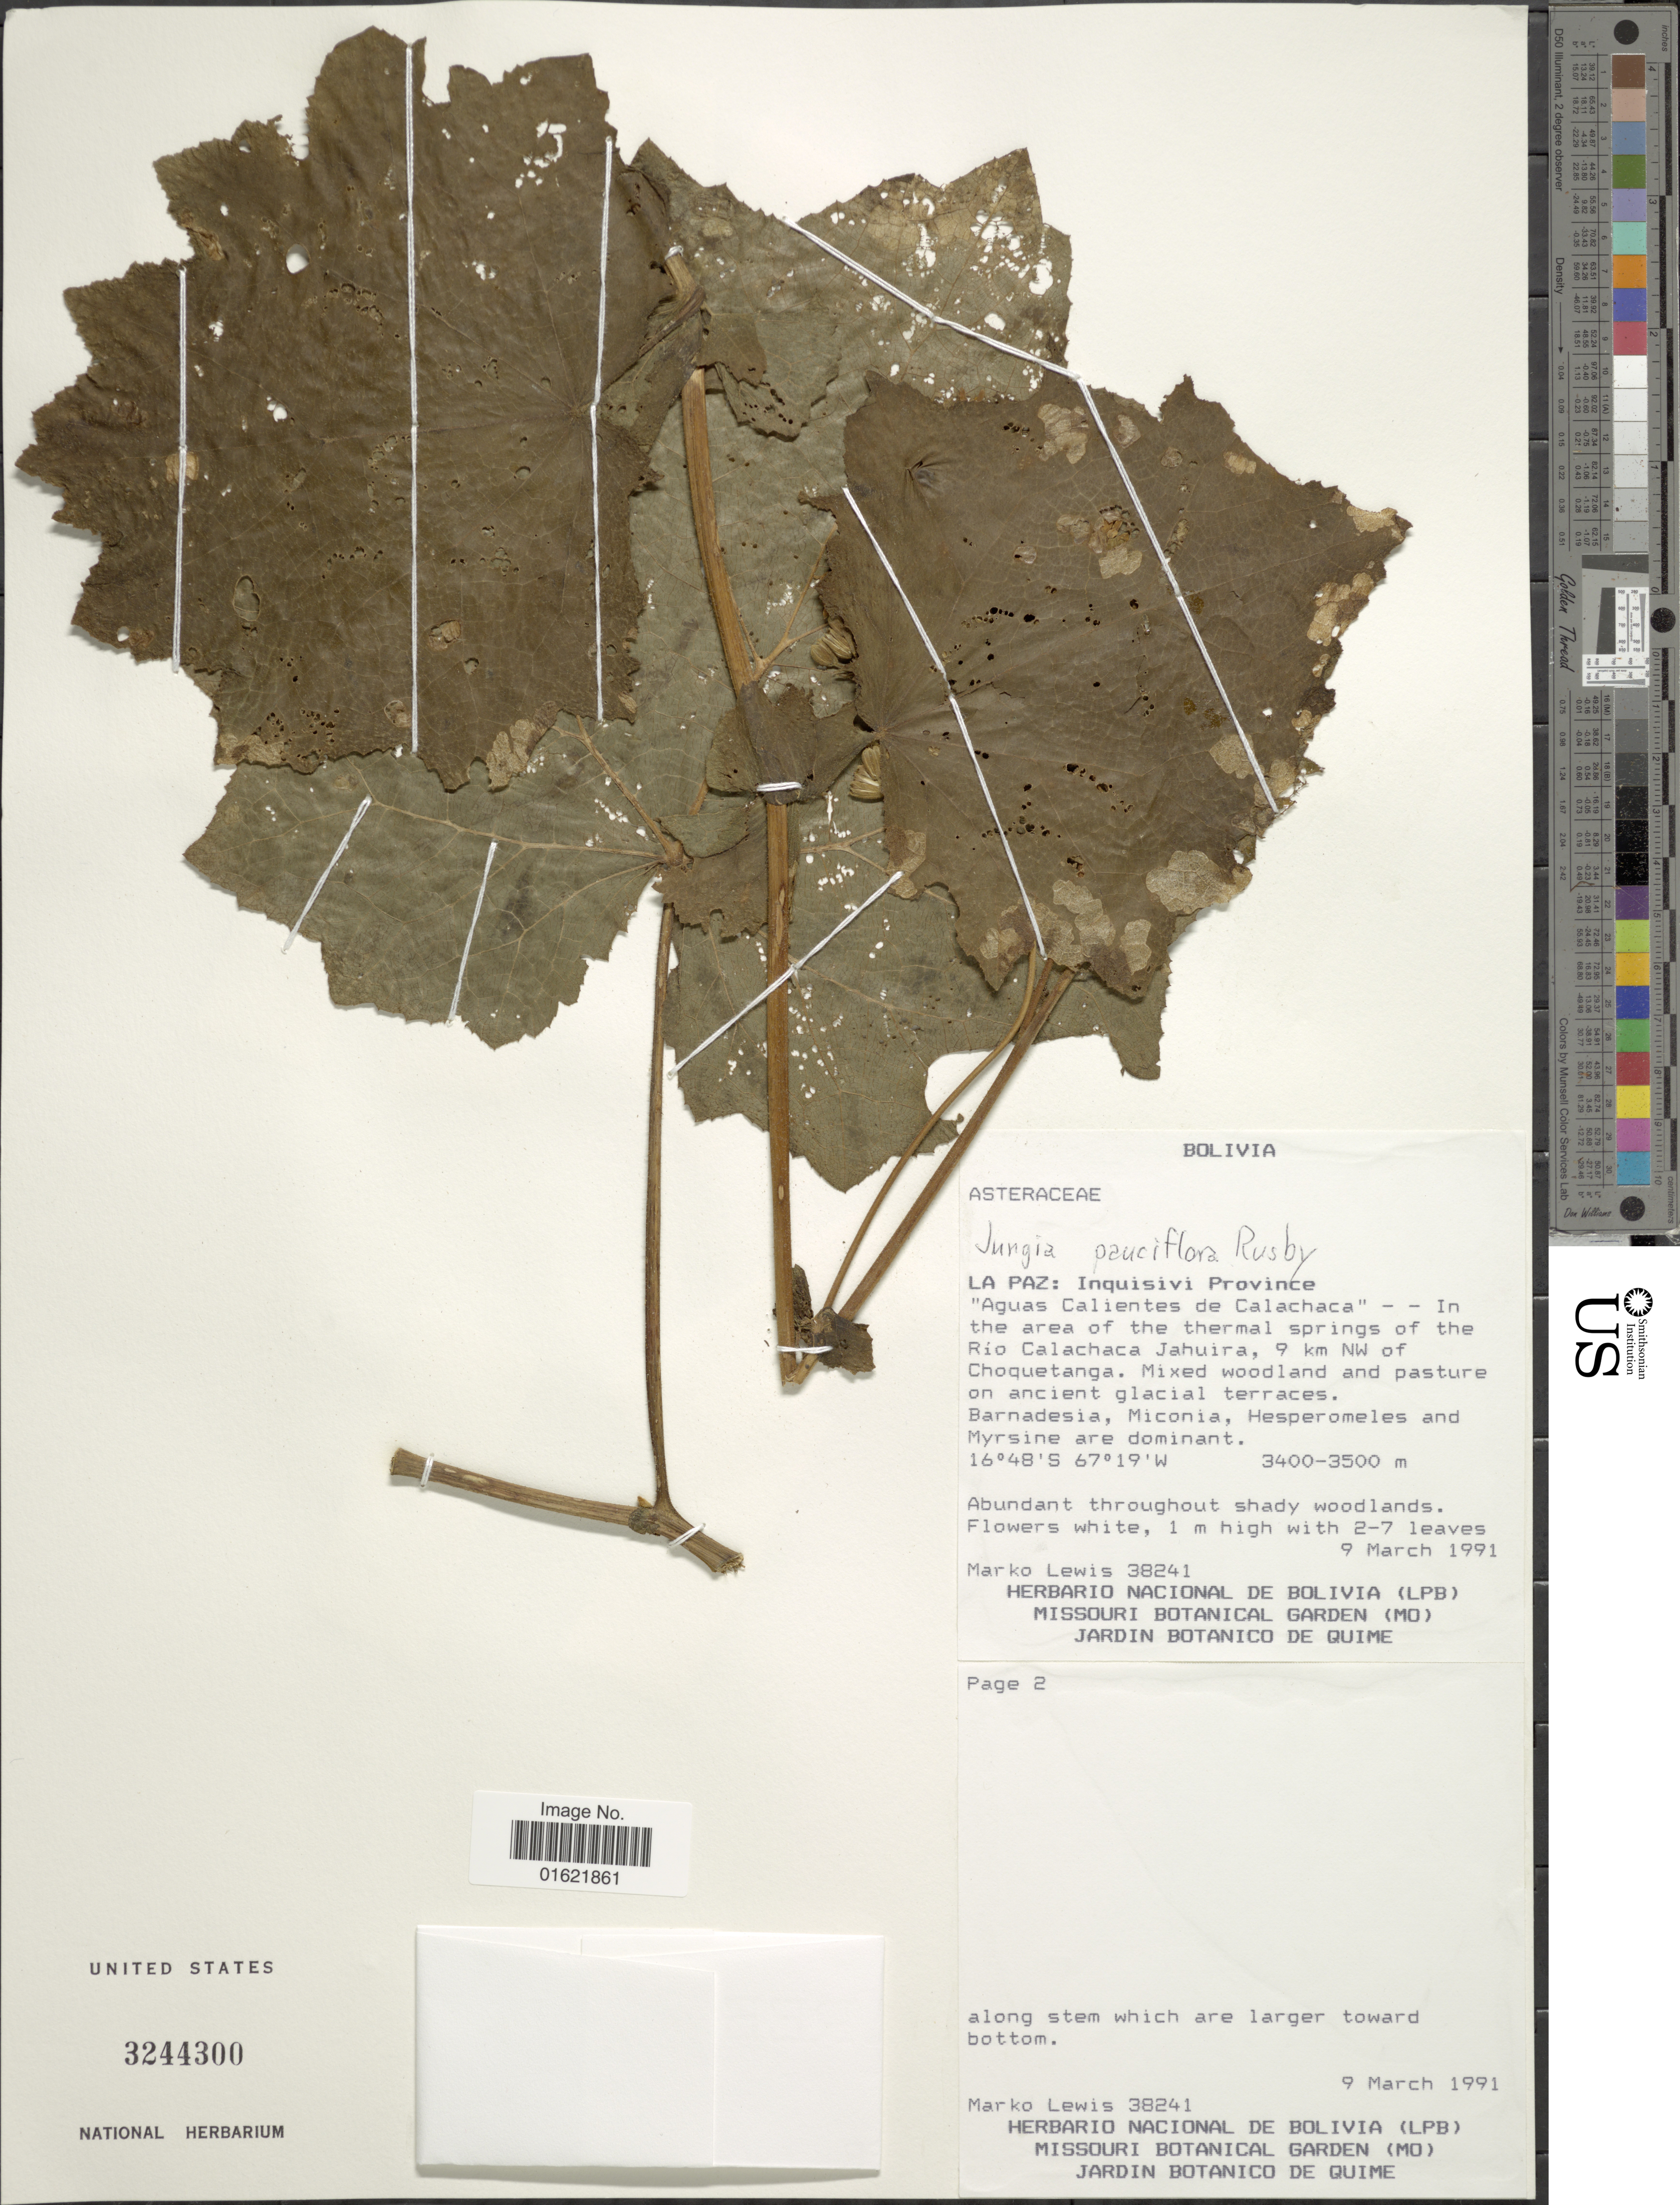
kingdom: Plantae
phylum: Tracheophyta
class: Magnoliopsida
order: Asterales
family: Asteraceae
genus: Jungia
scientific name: Jungia pauciflora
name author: Rusby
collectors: M. A. Lewis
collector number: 38241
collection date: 1991-03-09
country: Bolivia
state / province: La Paz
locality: Inquisivi Province, Aguas Calientes de Calachaca, in the area of the thermal springs of the Rio Calachaca Jahuira, 9 km NW of Choquetanga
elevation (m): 3400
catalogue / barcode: US 3244300